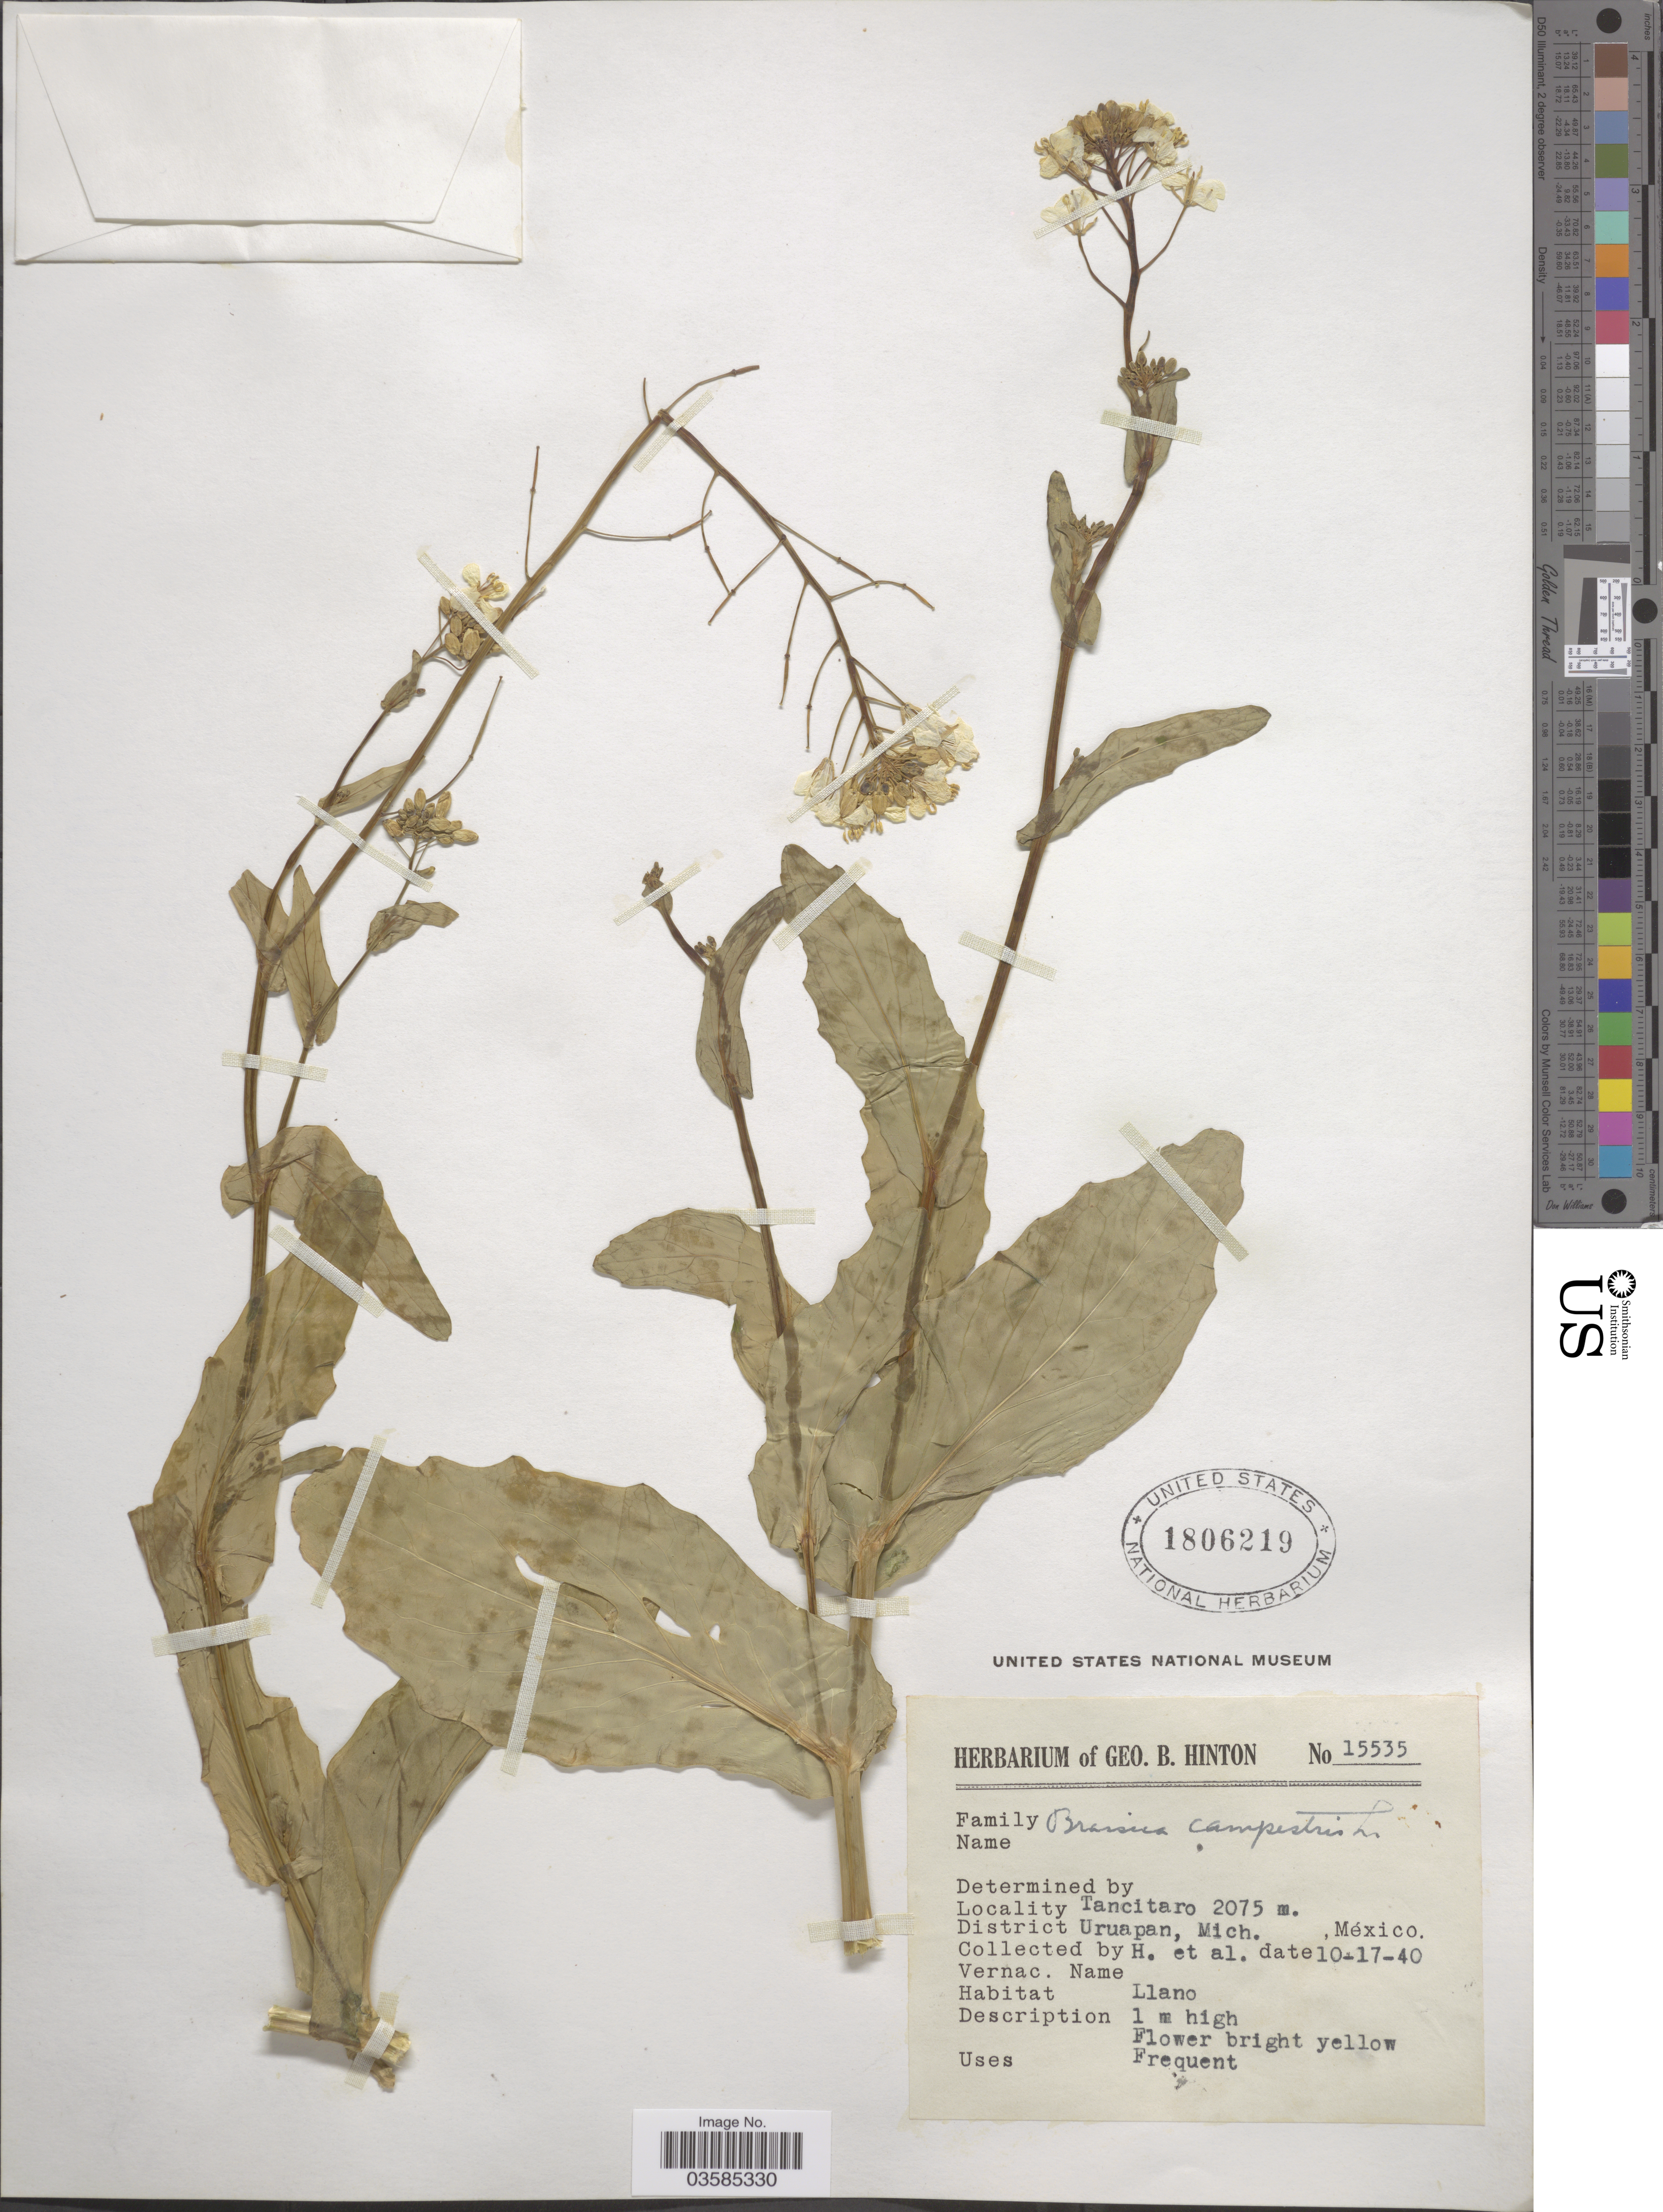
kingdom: Plantae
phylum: Tracheophyta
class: Magnoliopsida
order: Brassicales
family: Brassicaceae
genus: Brassica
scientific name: Brassica campestris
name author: L.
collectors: G. B. Hinton & et al.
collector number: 15535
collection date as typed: Transcribed d/m/y: 17/10/40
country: Mexico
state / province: Michoacán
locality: Tancitaro. District Uruapan.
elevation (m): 2075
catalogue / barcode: US 1806219